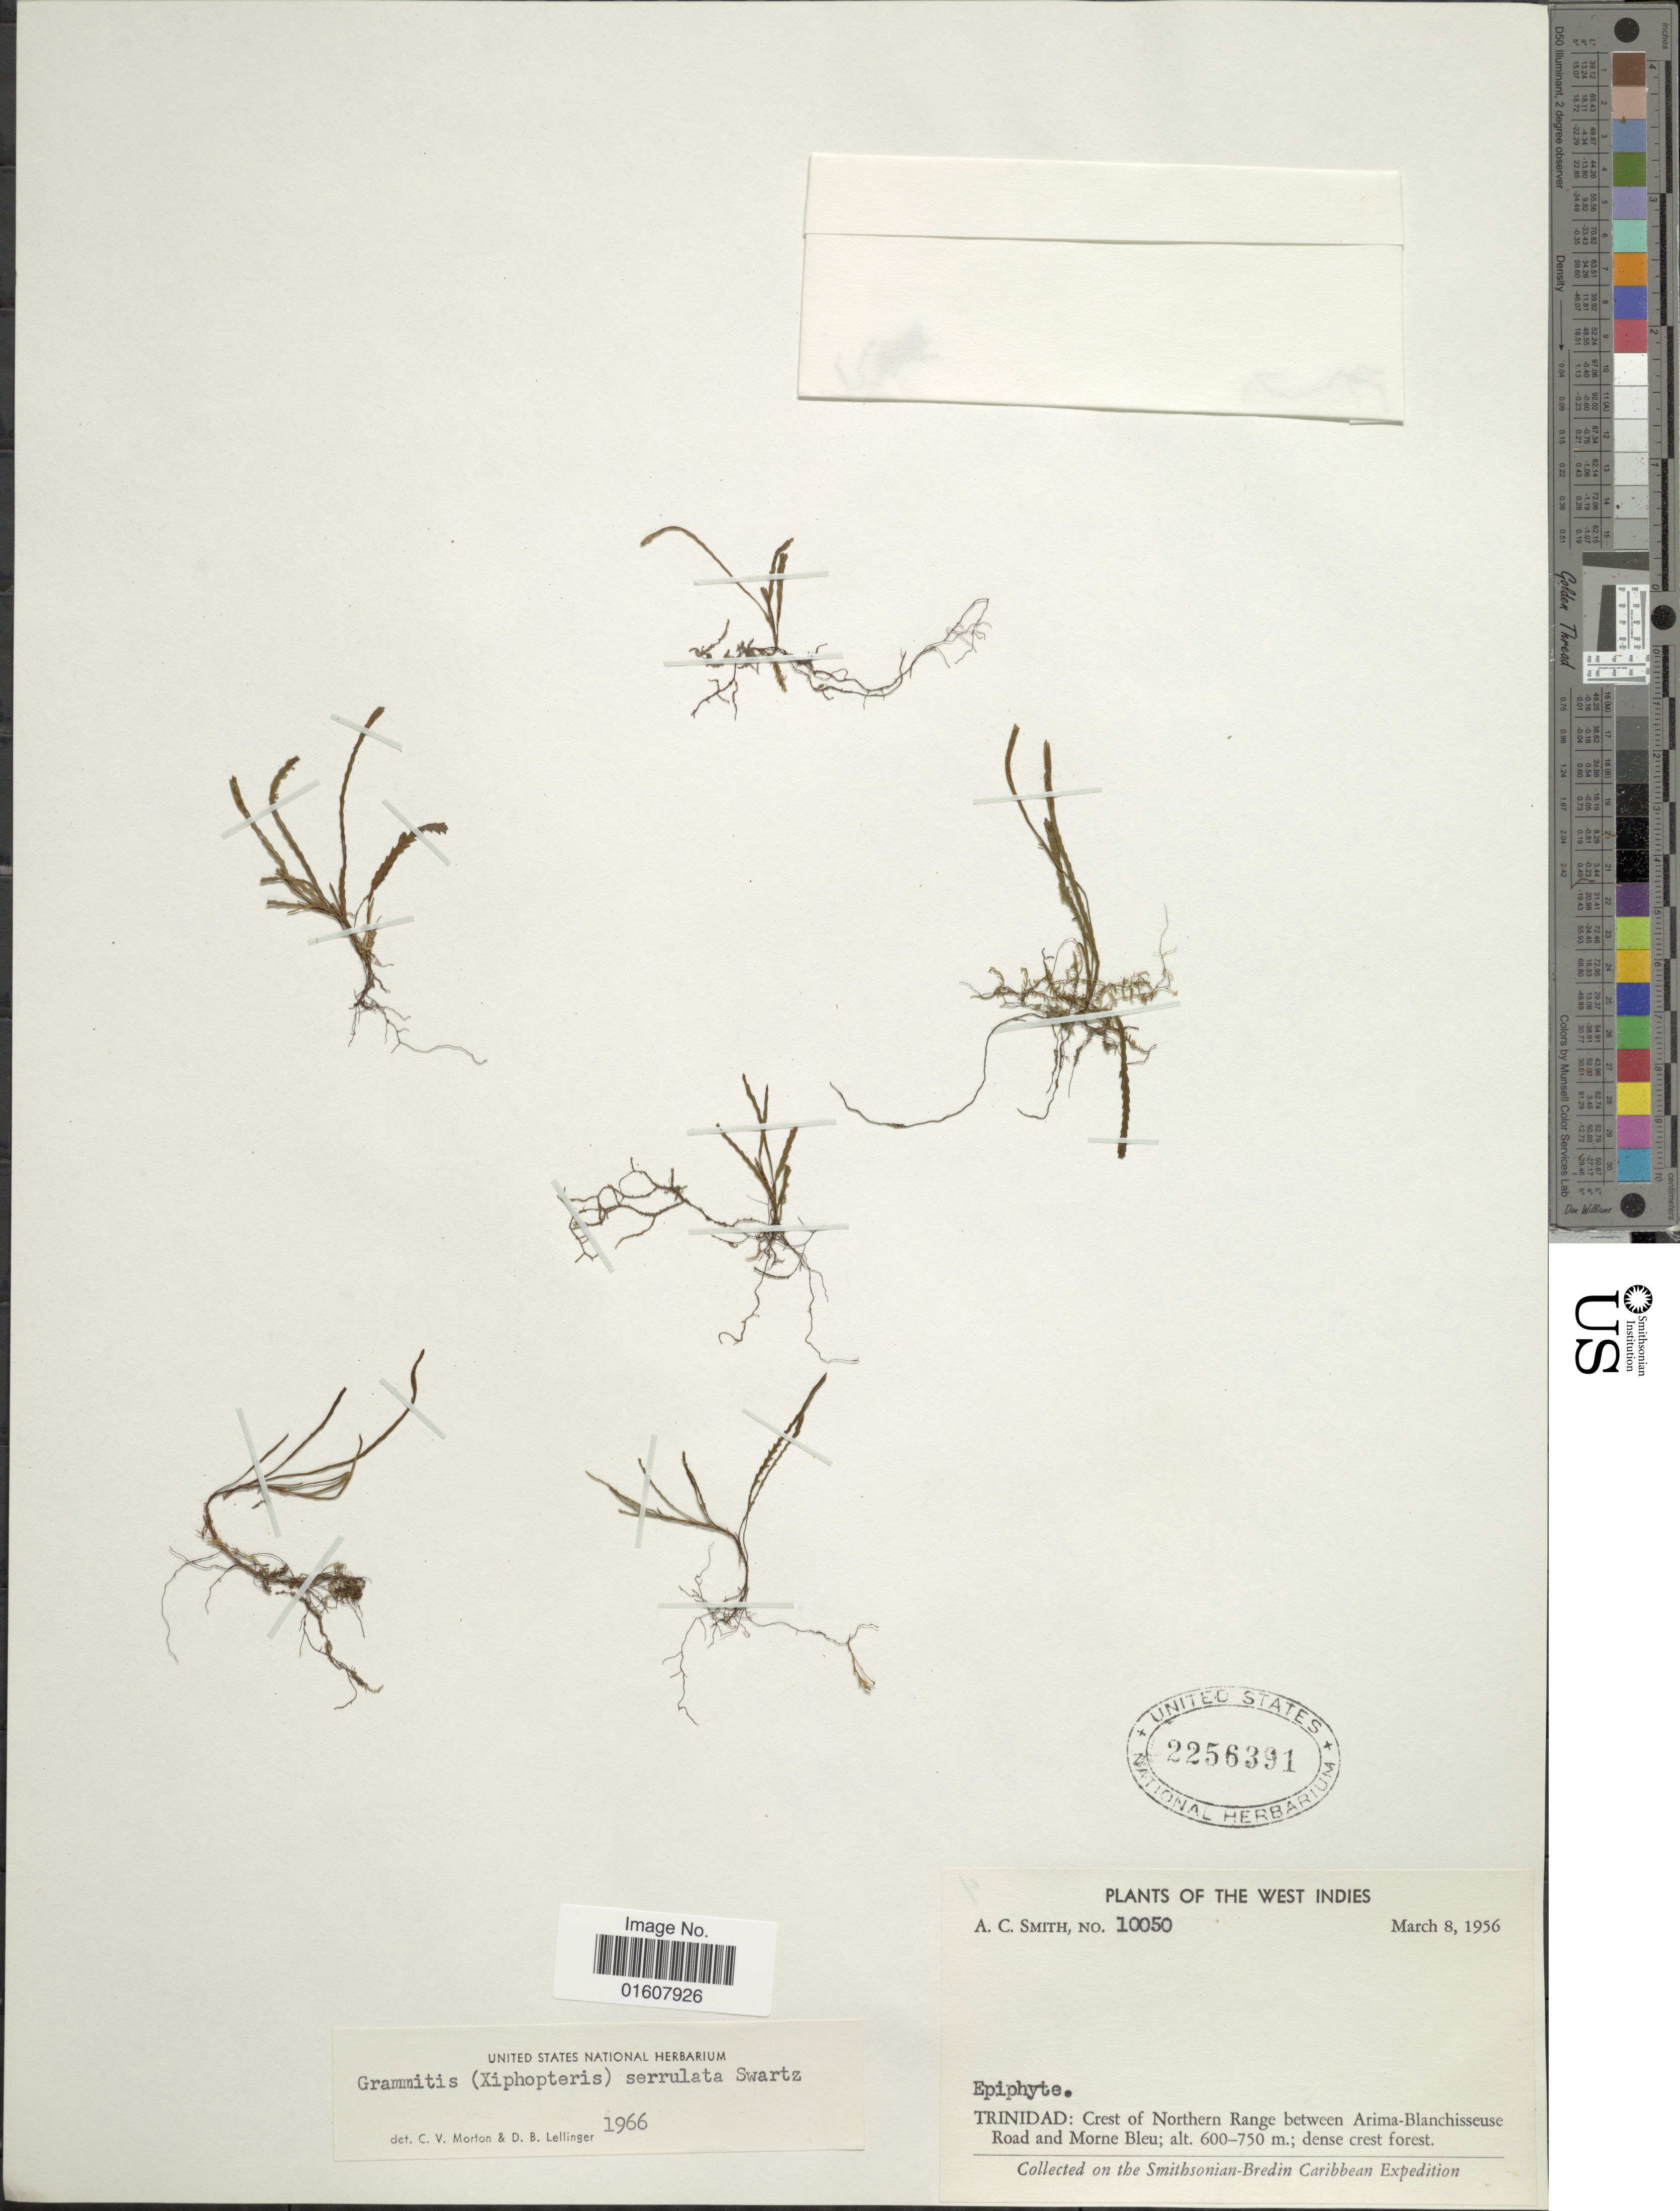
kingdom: Plantae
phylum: Tracheophyta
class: Polypodiopsida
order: Polypodiales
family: Polypodiaceae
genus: Cochlidium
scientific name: Cochlidium serrulatum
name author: (Sw.) L.E. Bishop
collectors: A. C. Smith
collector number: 10050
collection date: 1956-03-08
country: Trinidad and Tobago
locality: Trinidad: Crest of Northern Range between Arima-Blanchisseuse Road and Morne Bleu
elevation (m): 600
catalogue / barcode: US 2256391